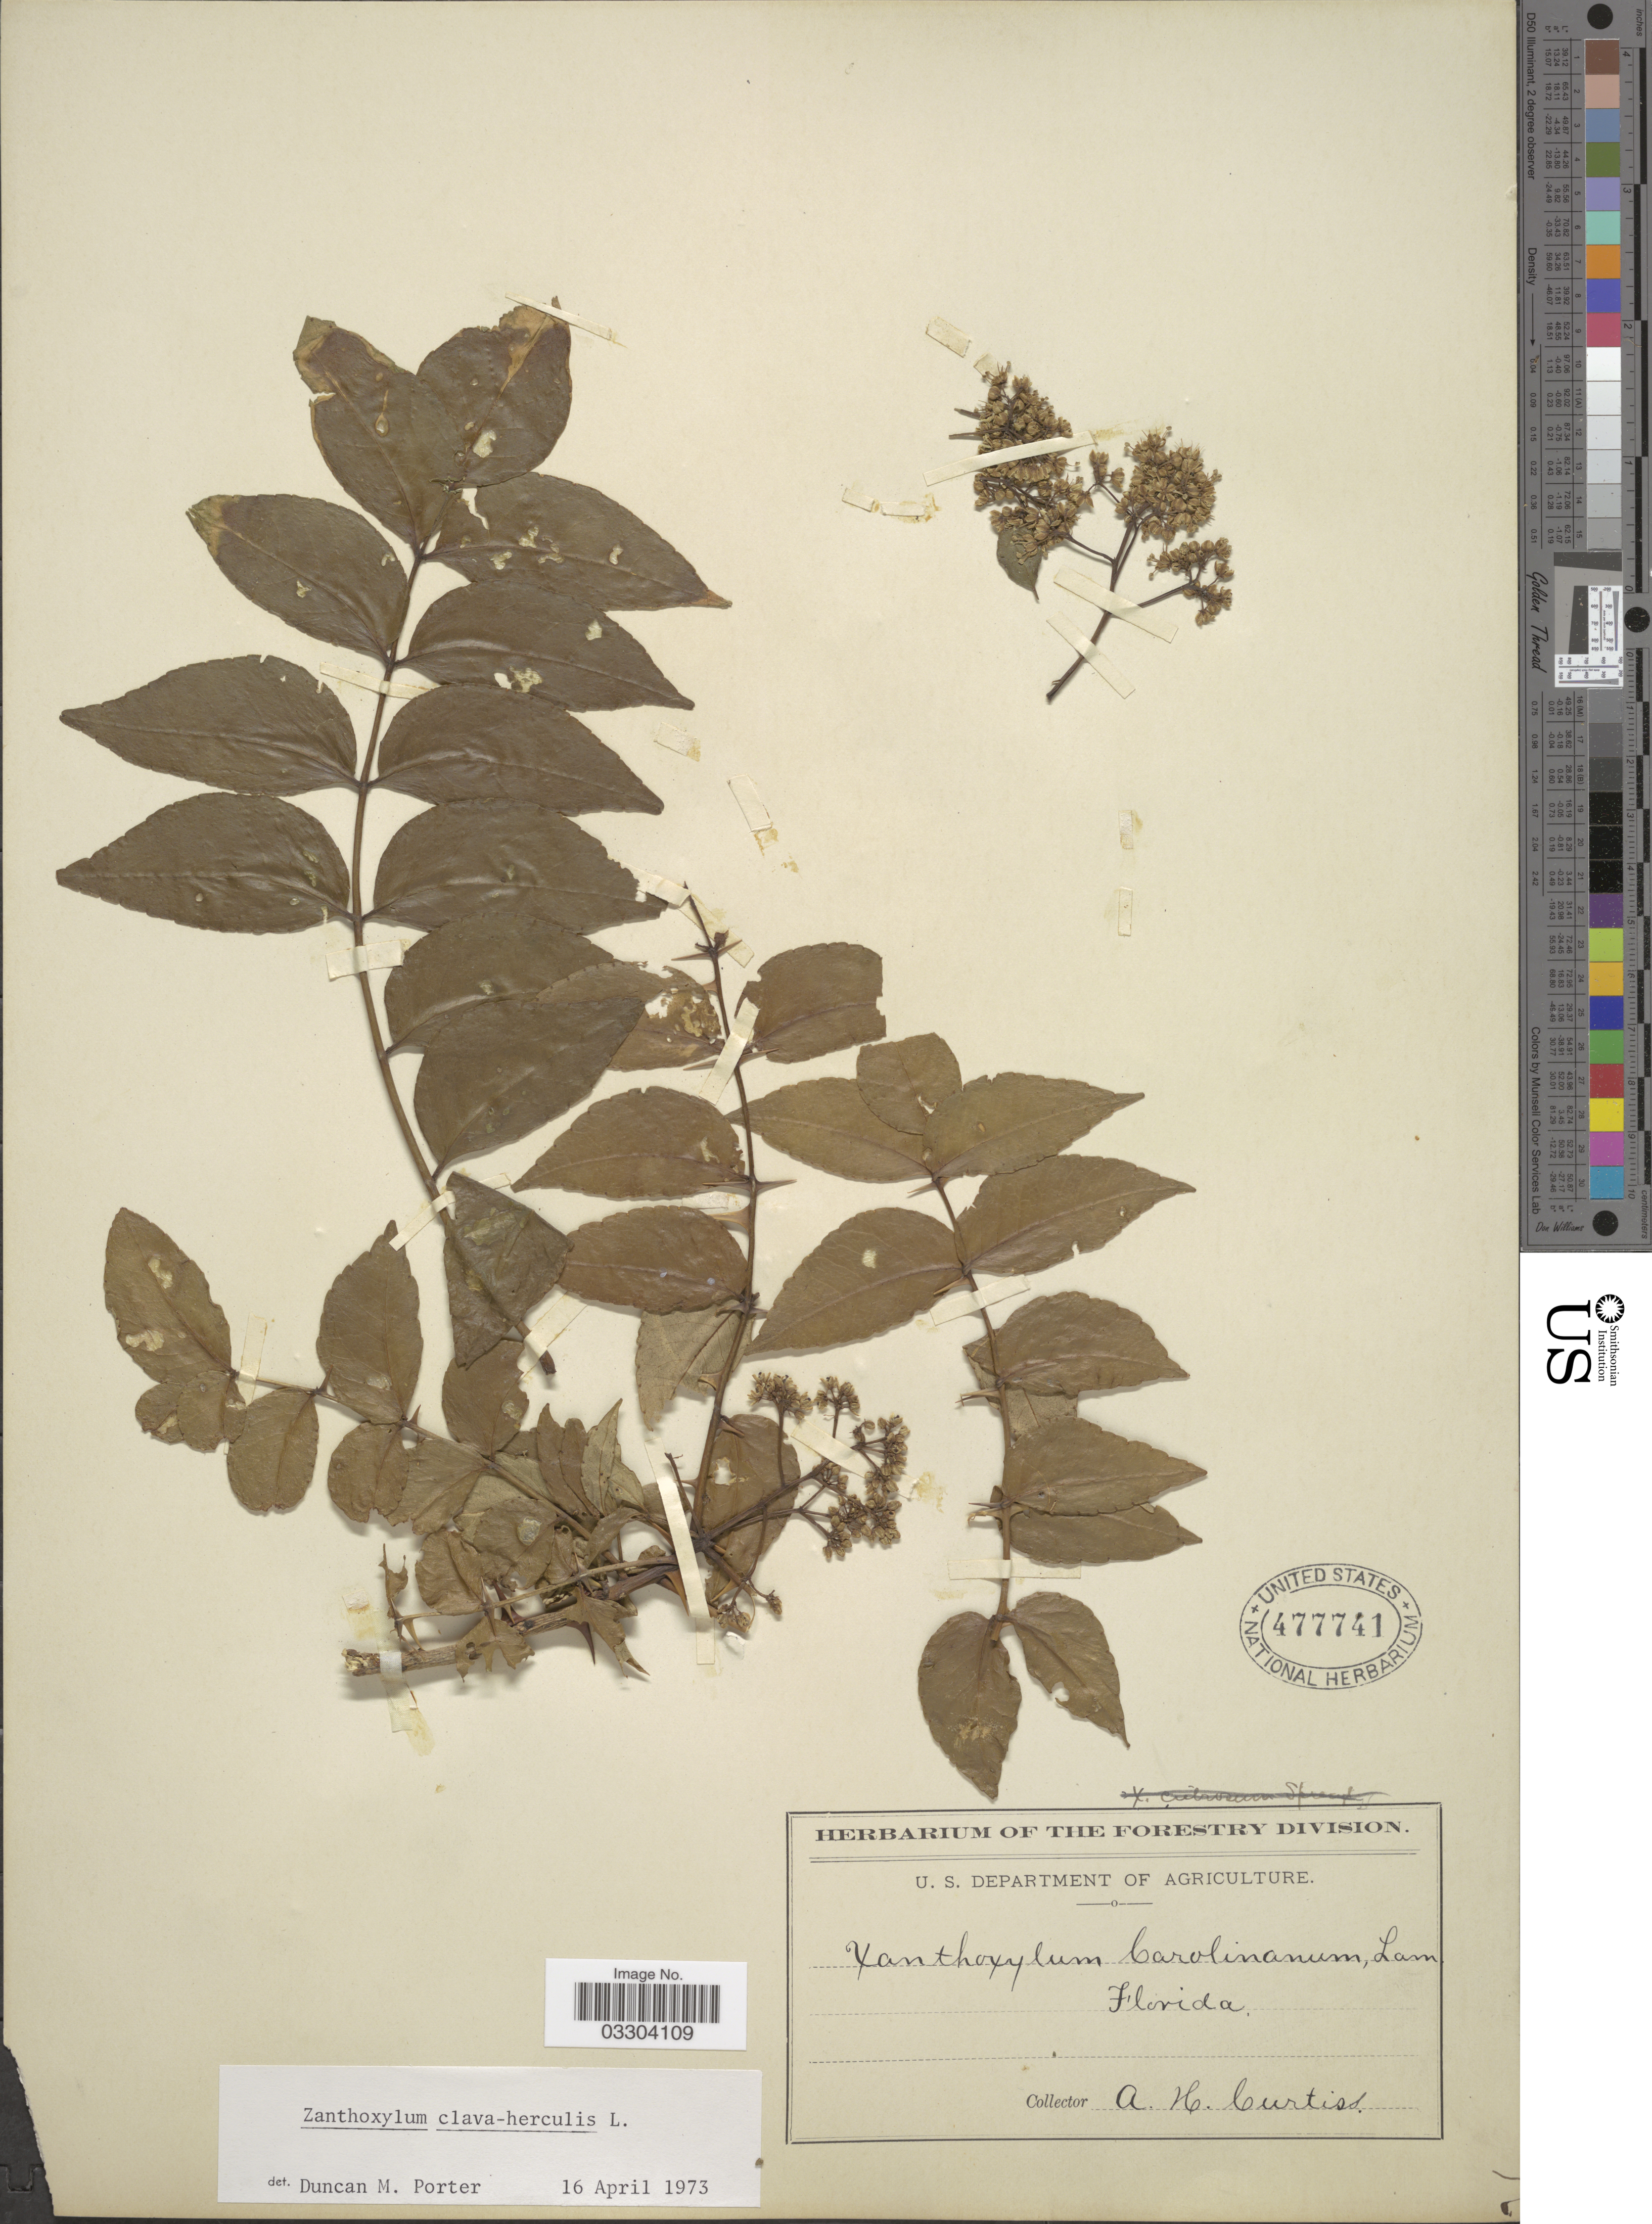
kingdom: Plantae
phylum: Tracheophyta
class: Magnoliopsida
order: Sapindales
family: Rutaceae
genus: Zanthoxylum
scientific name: Zanthoxylum clava-herculis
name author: L.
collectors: A. H. Curtiss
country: United States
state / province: Florida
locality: Florida.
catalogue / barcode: US 477741